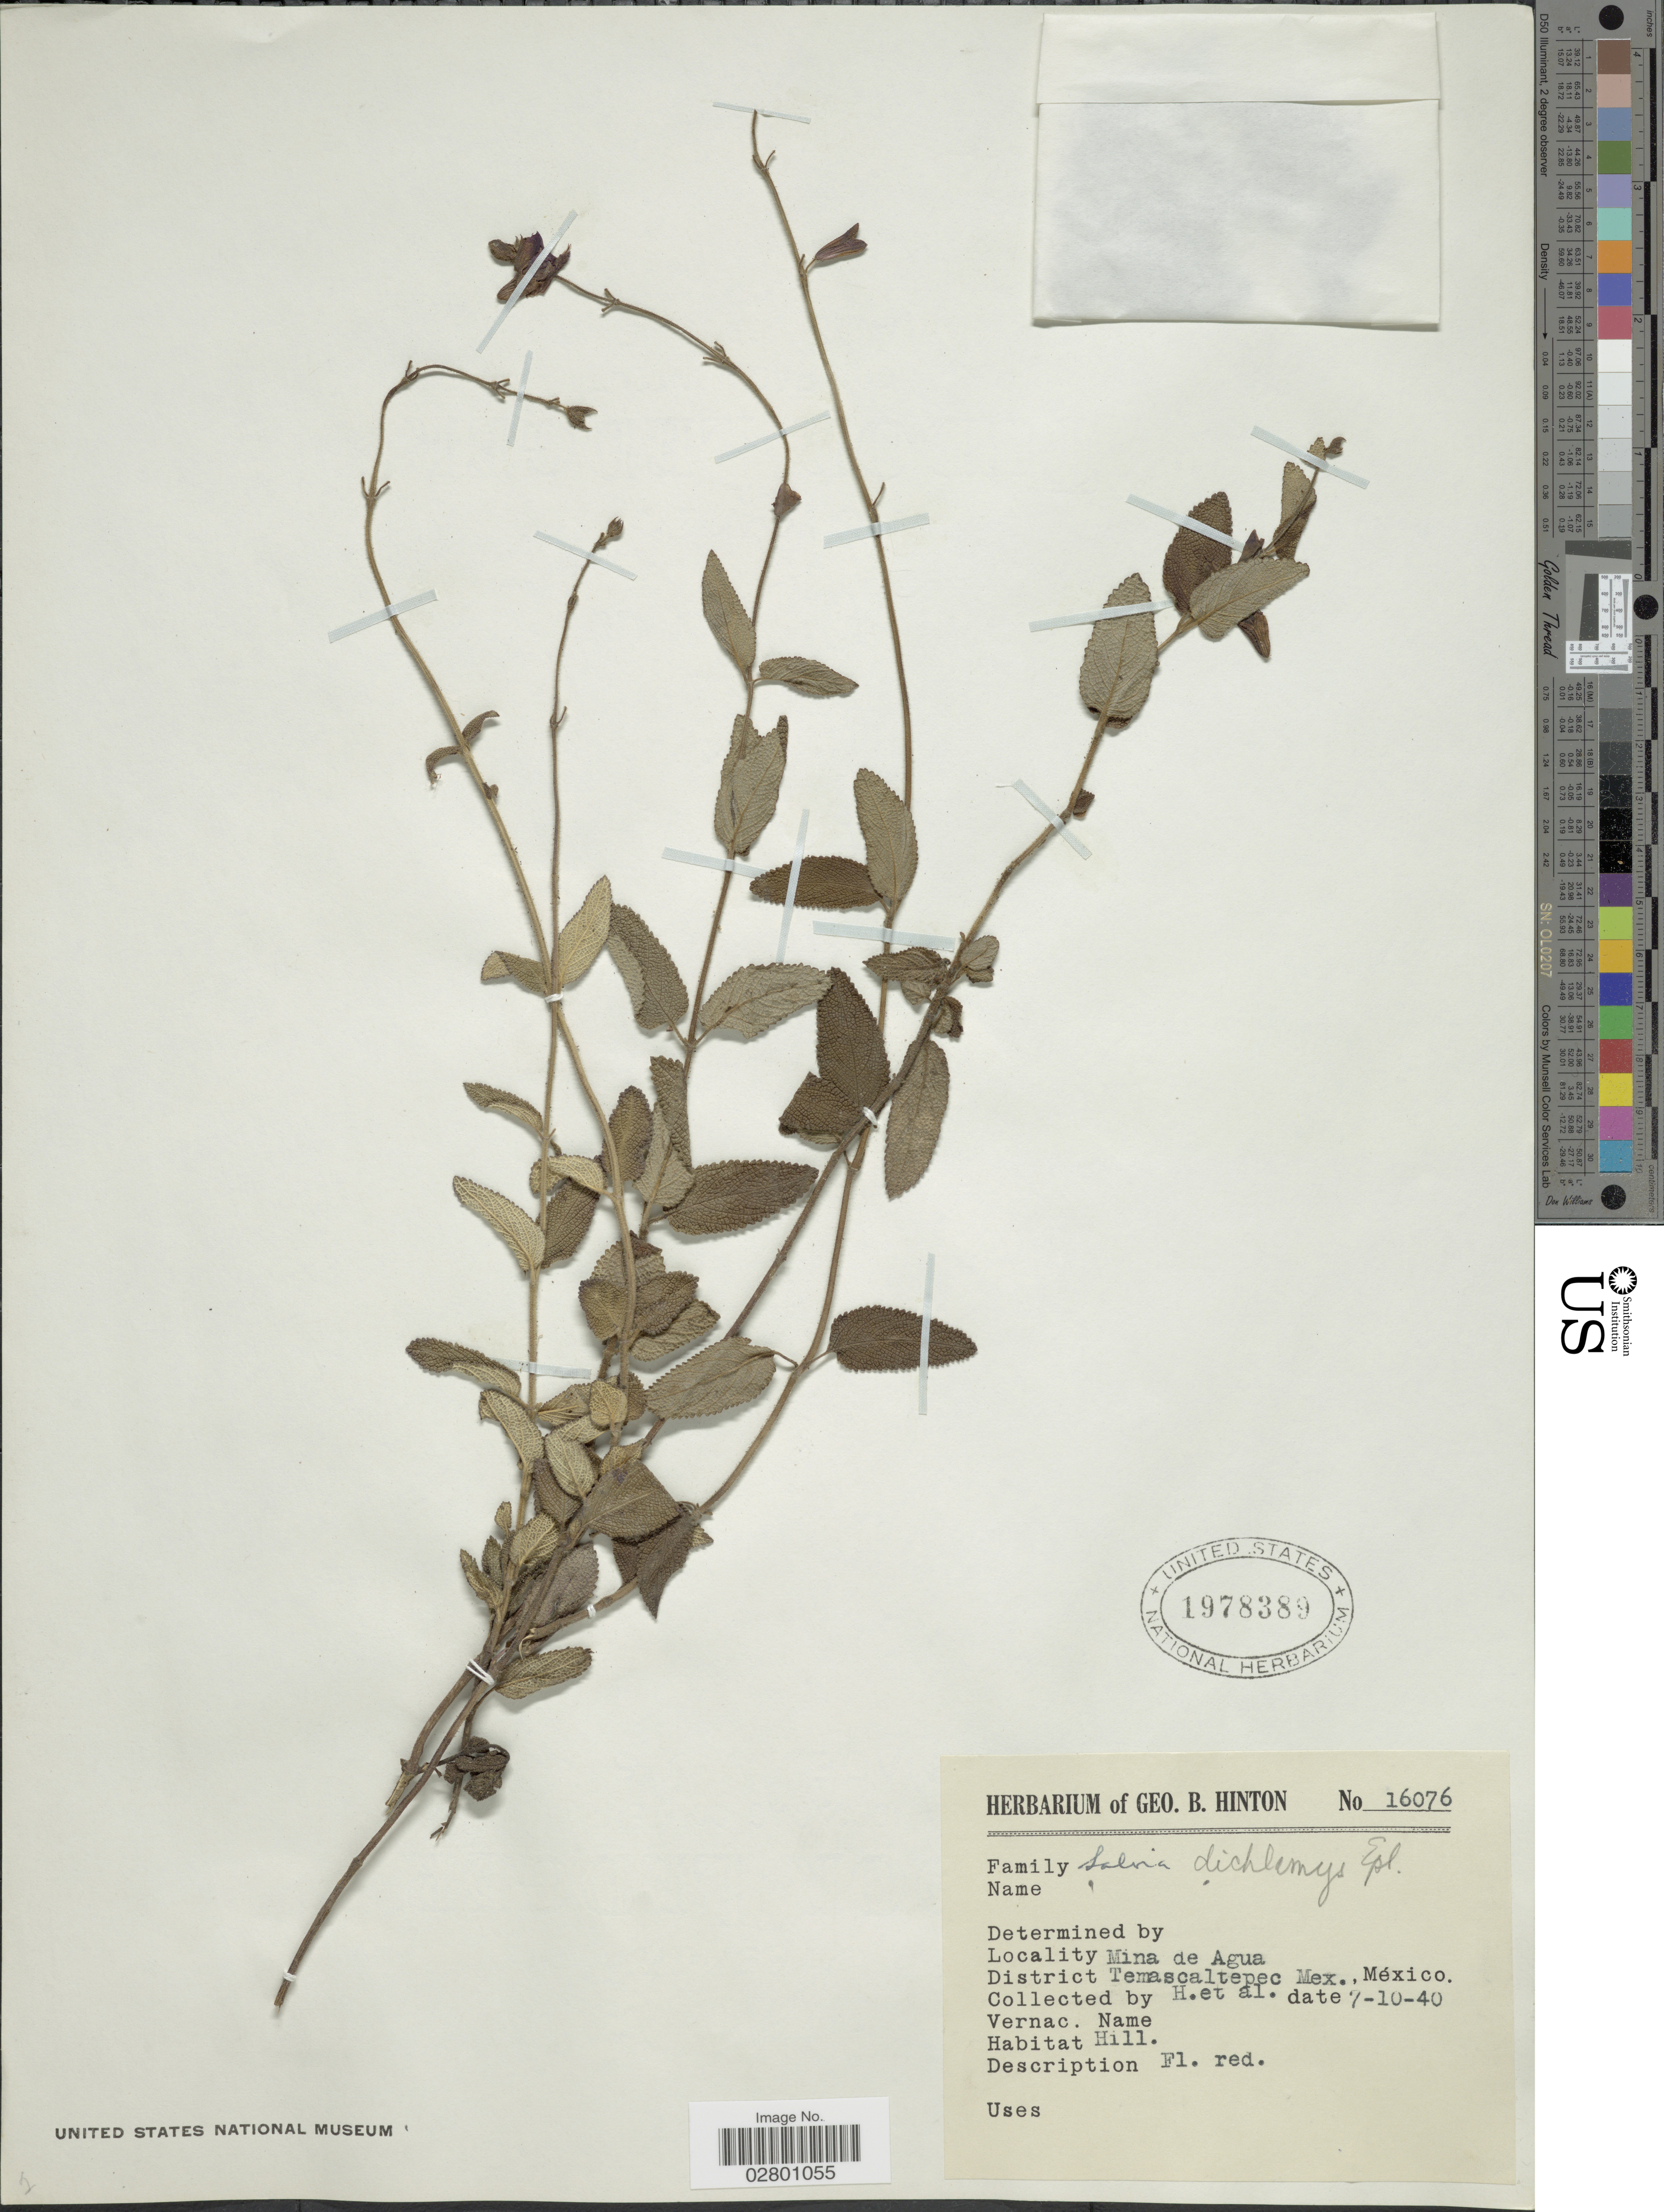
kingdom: Plantae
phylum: Tracheophyta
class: Magnoliopsida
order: Lamiales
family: Lamiaceae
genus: Salvia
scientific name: Salvia dichlamys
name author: Epling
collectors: G. B. Hinton & et al.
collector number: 16076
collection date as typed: Transcribed d/m/y: 7/10/40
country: Mexico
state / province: México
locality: Mina de Agua, District Temascaltepec.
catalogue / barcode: US 1978389